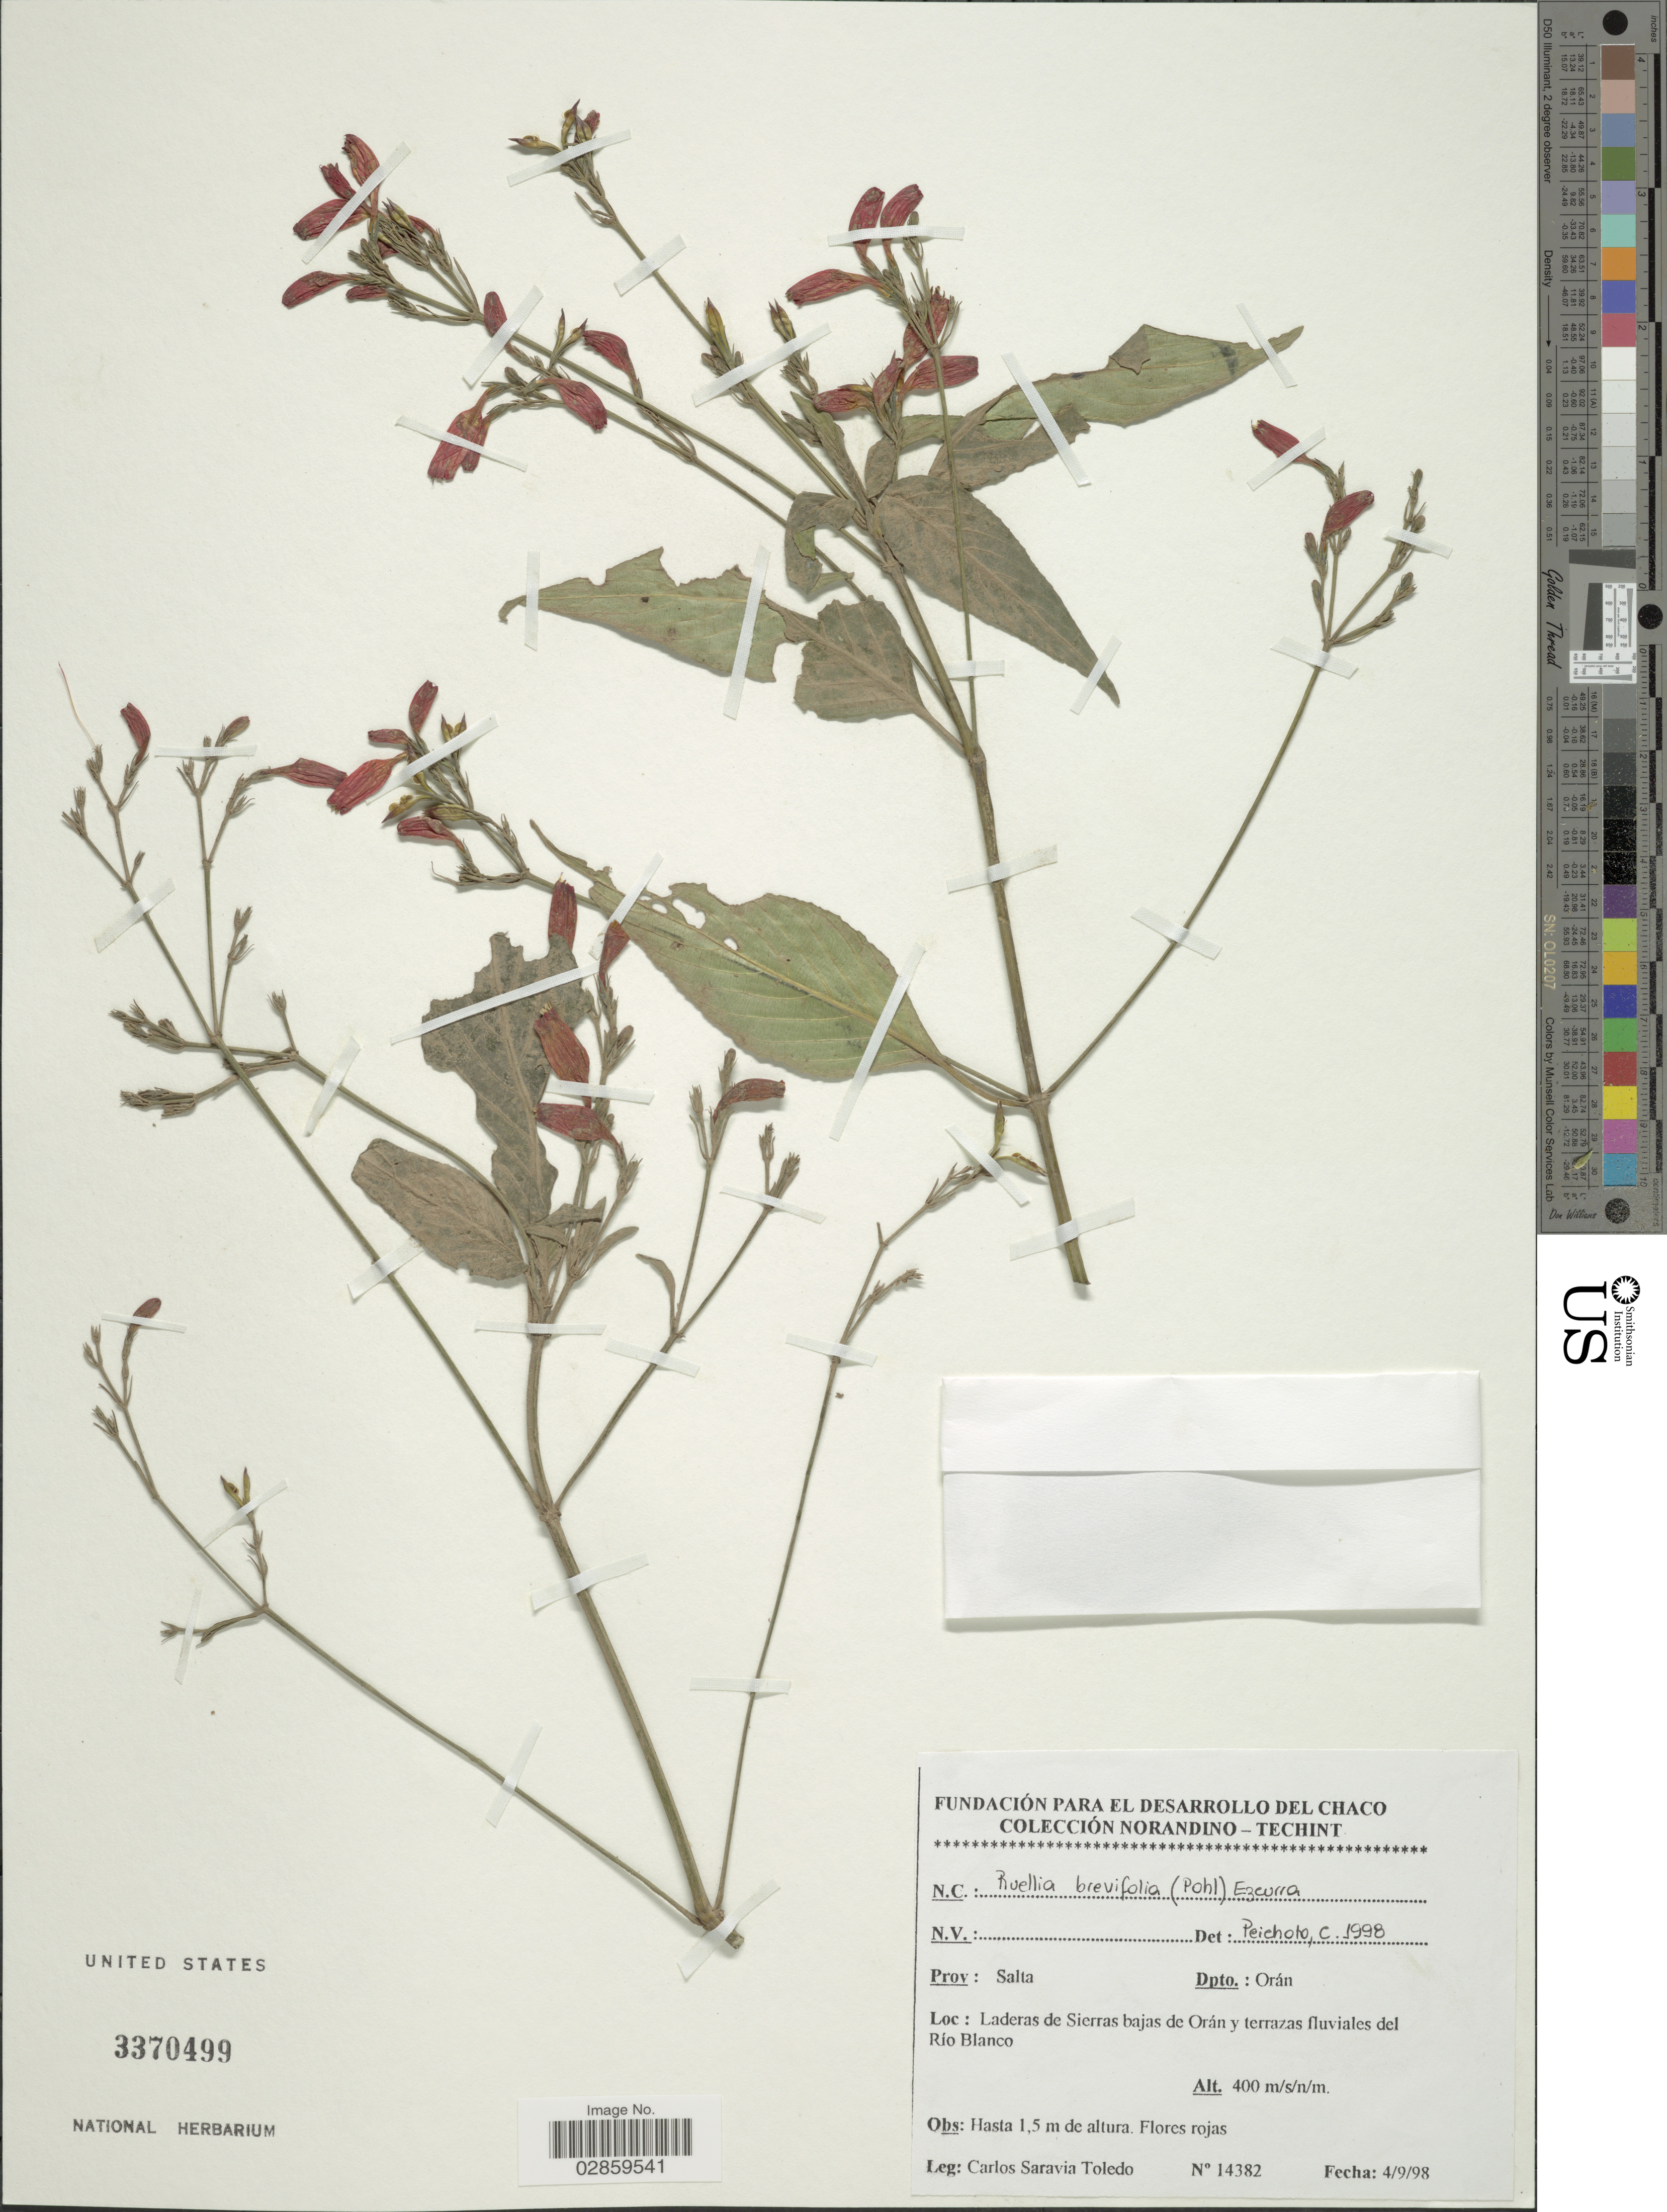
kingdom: Plantae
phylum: Tracheophyta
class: Magnoliopsida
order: Lamiales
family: Acanthaceae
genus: Ruellia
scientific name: Ruellia brevifolia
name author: (Pohl) C. Ezcurra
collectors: C. Saravia T.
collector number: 14382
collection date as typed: Transcribed d/m/y: 4/9/98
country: Argentina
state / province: Salta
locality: Dpto.: Orán. Laderas de Sierra bajas de Orán y terrazas fluviales del Río Blanco.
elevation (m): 400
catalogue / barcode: US 3370499